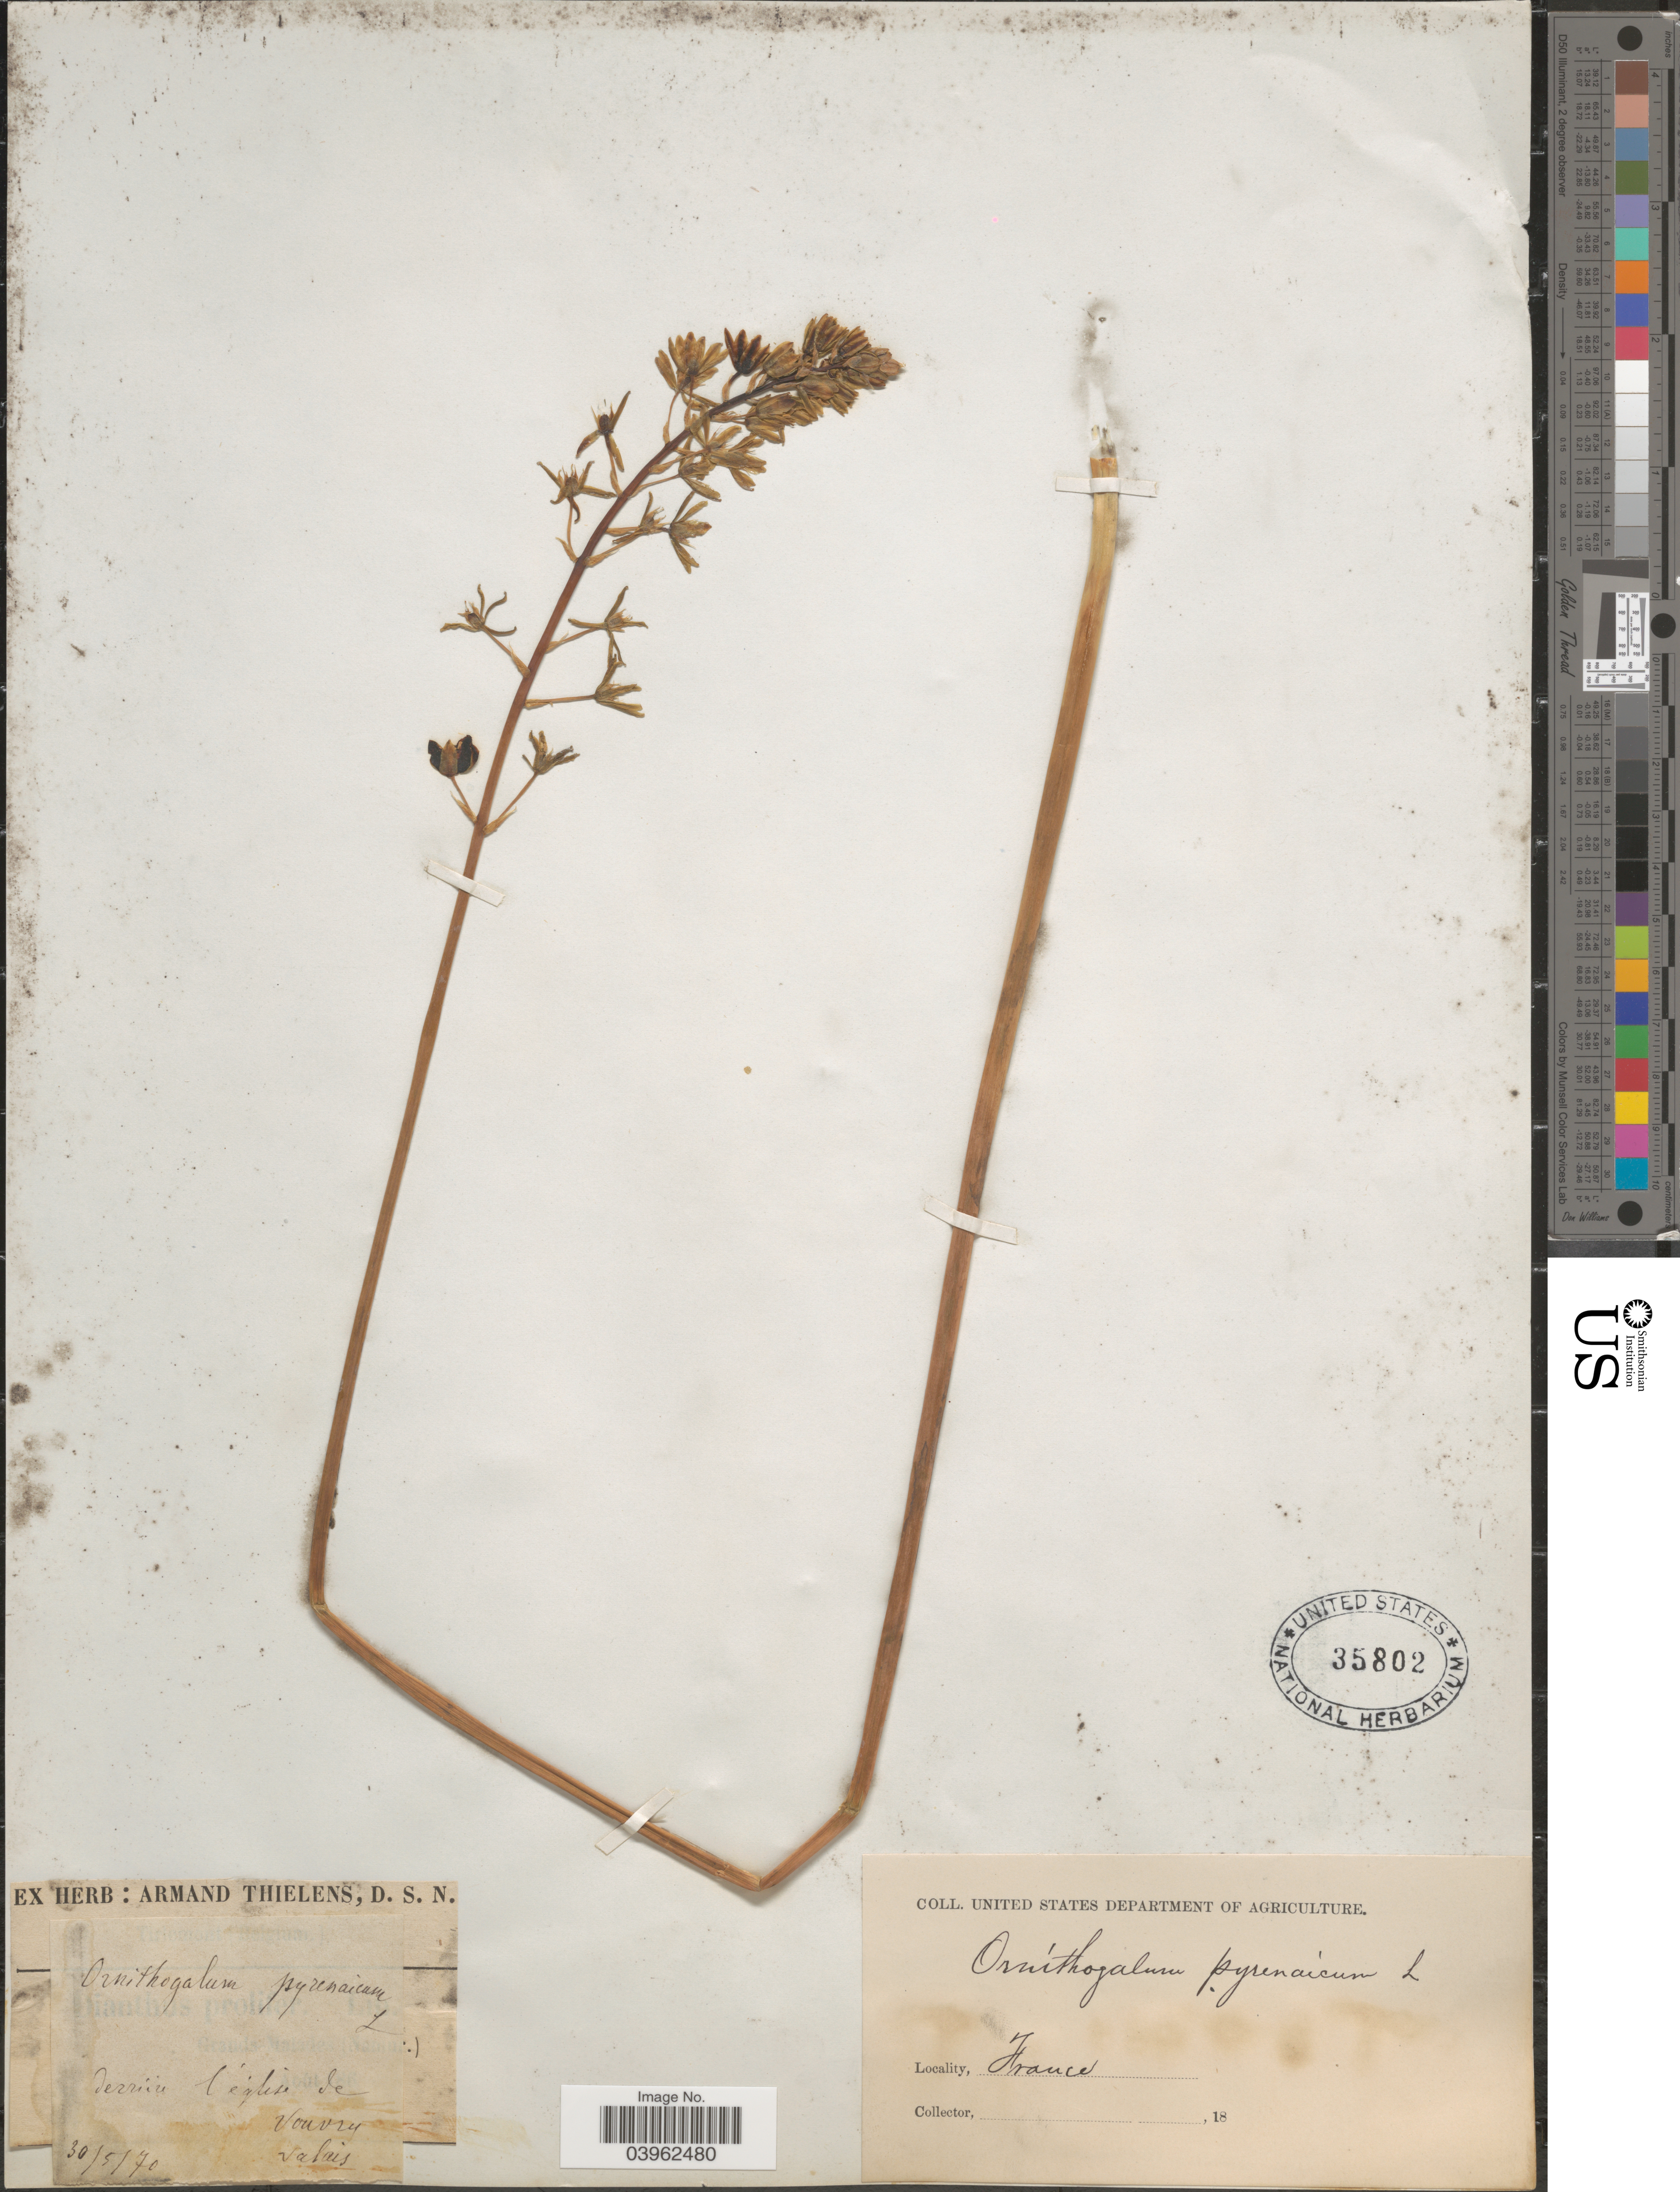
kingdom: Plantae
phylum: Tracheophyta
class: Liliopsida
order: Asparagales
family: Asparagaceae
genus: Ornithogalum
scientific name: Ornithogalum pyrenaicum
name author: L.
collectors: ex herb. Armand Thielens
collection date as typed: Transcribed d/m/y: 30/5/70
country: France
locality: Derriere l'eglise de Vouvry. Valais.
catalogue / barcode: US 35802